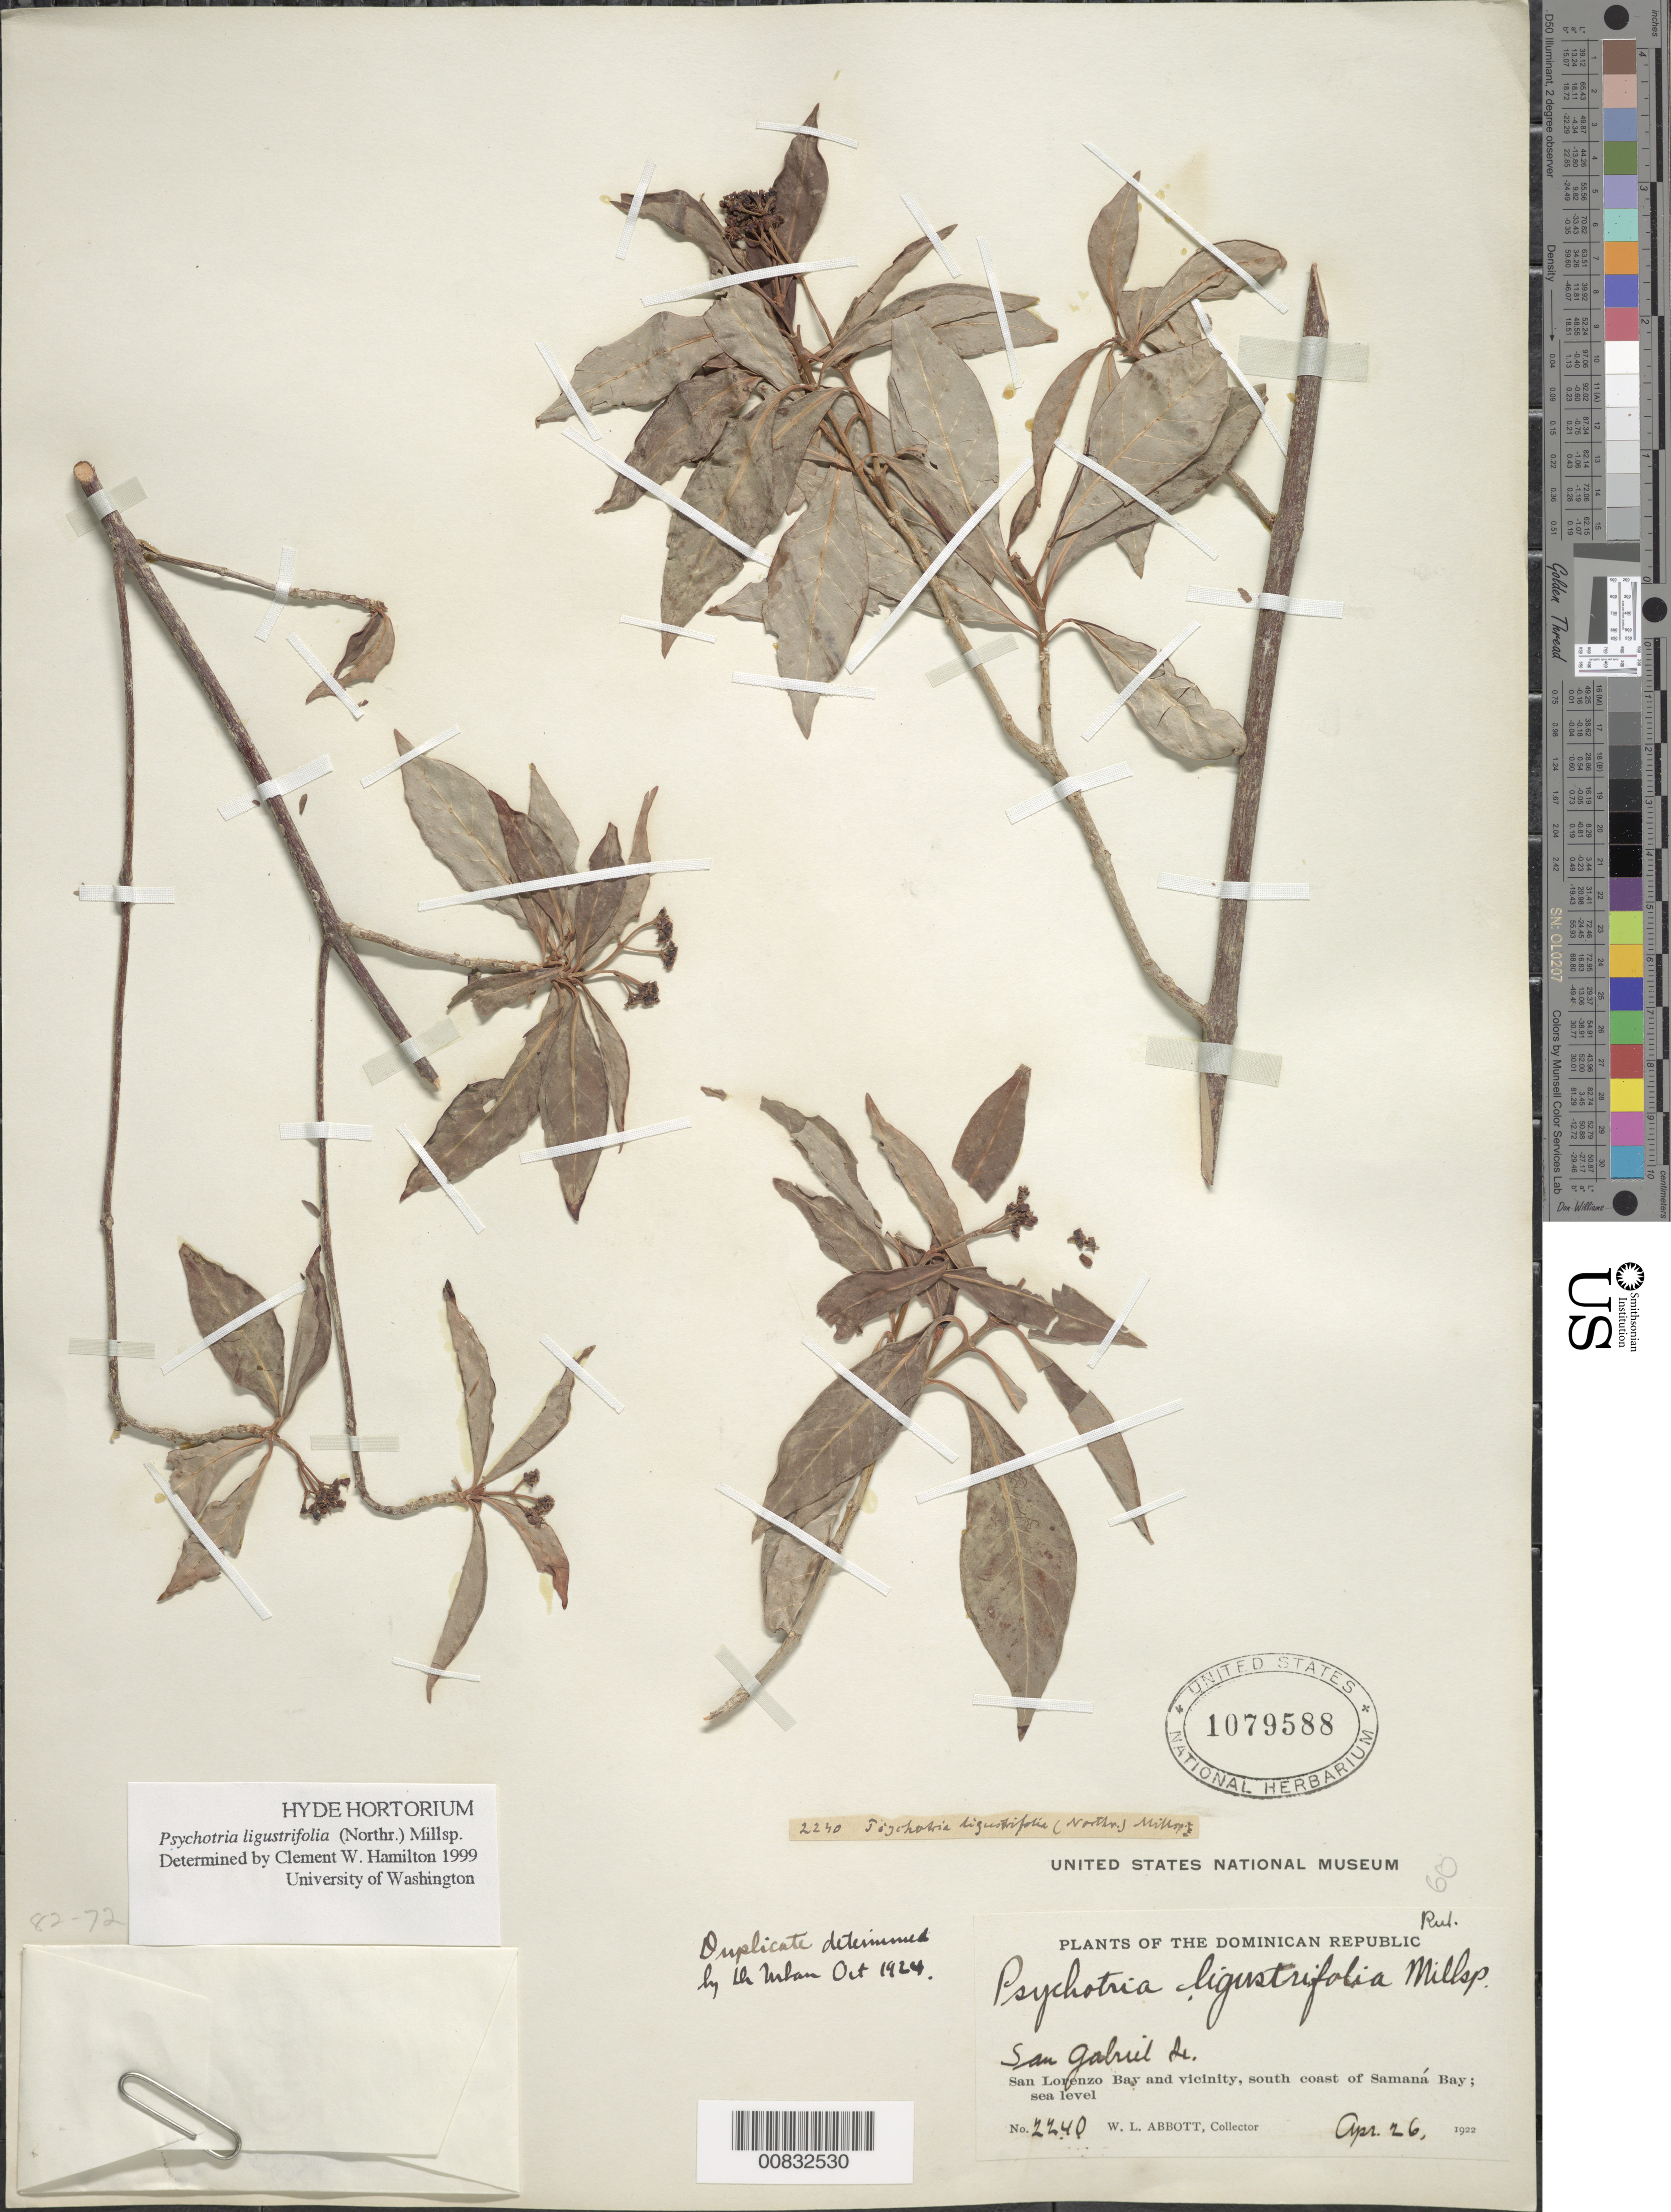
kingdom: Plantae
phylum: Tracheophyta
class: Magnoliopsida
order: Gentianales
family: Rubiaceae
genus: Psychotria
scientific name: Psychotria ligustrifolia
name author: (Northr.) Millsp.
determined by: Hamilton, C. W.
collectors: W. L. Abbott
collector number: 2240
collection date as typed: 26 Apr 1922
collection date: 1922-04-26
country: Dominican Republic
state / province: Duarte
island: San Gabriel I.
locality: San Lorenzo Bay and vicinity, south coast of Samaná Bay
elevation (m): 0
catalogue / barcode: US 1079588